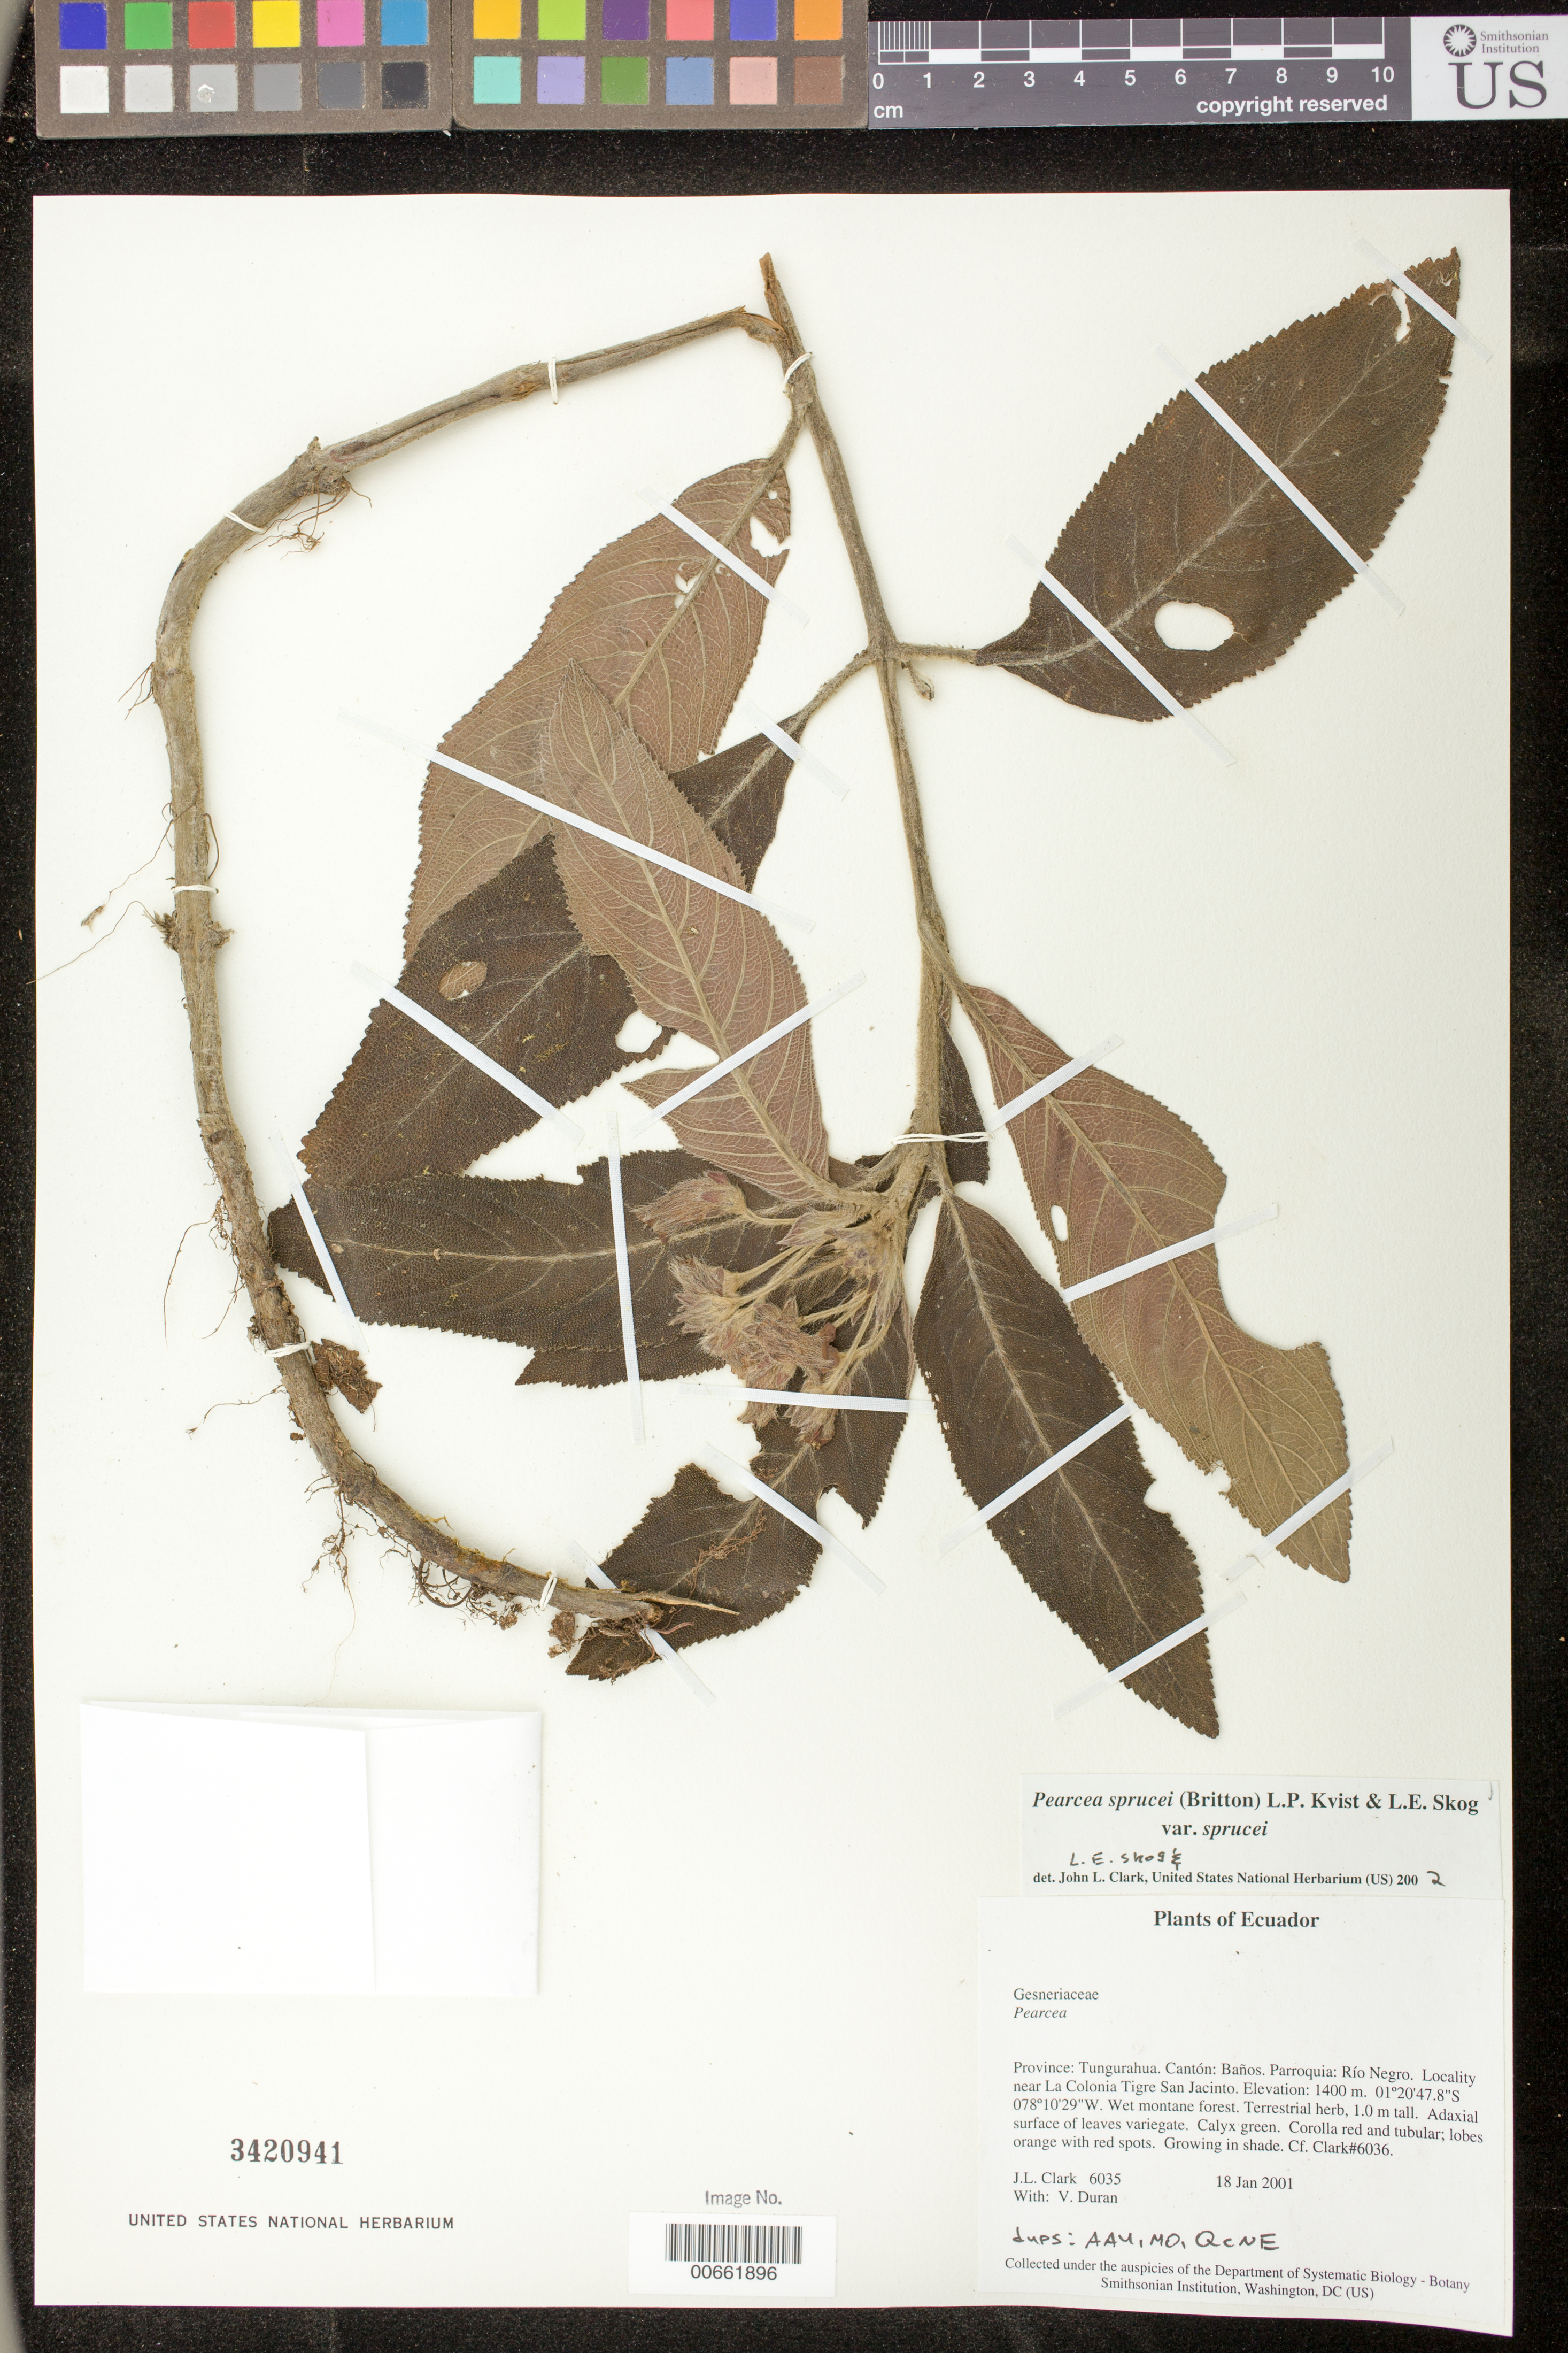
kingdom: Plantae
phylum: Tracheophyta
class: Magnoliopsida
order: Lamiales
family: Gesneriaceae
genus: Pearcea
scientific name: Pearcea sprucei var. sprucei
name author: (Britton ex Rusby) L.P. Kvist & L.E. Skog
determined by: Clark, J. L.; Skog, Laurence E.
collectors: J. L. Clark & V. Duran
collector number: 6035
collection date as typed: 18 Jan 2001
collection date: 2001-01-18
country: Ecuador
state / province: Tungurahua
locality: Cantón: Baños. Parroquia: Río Negro. Locality near La Colonia Tigre San Jacinto.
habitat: Wet montane forest.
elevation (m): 1400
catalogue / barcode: US 3420941